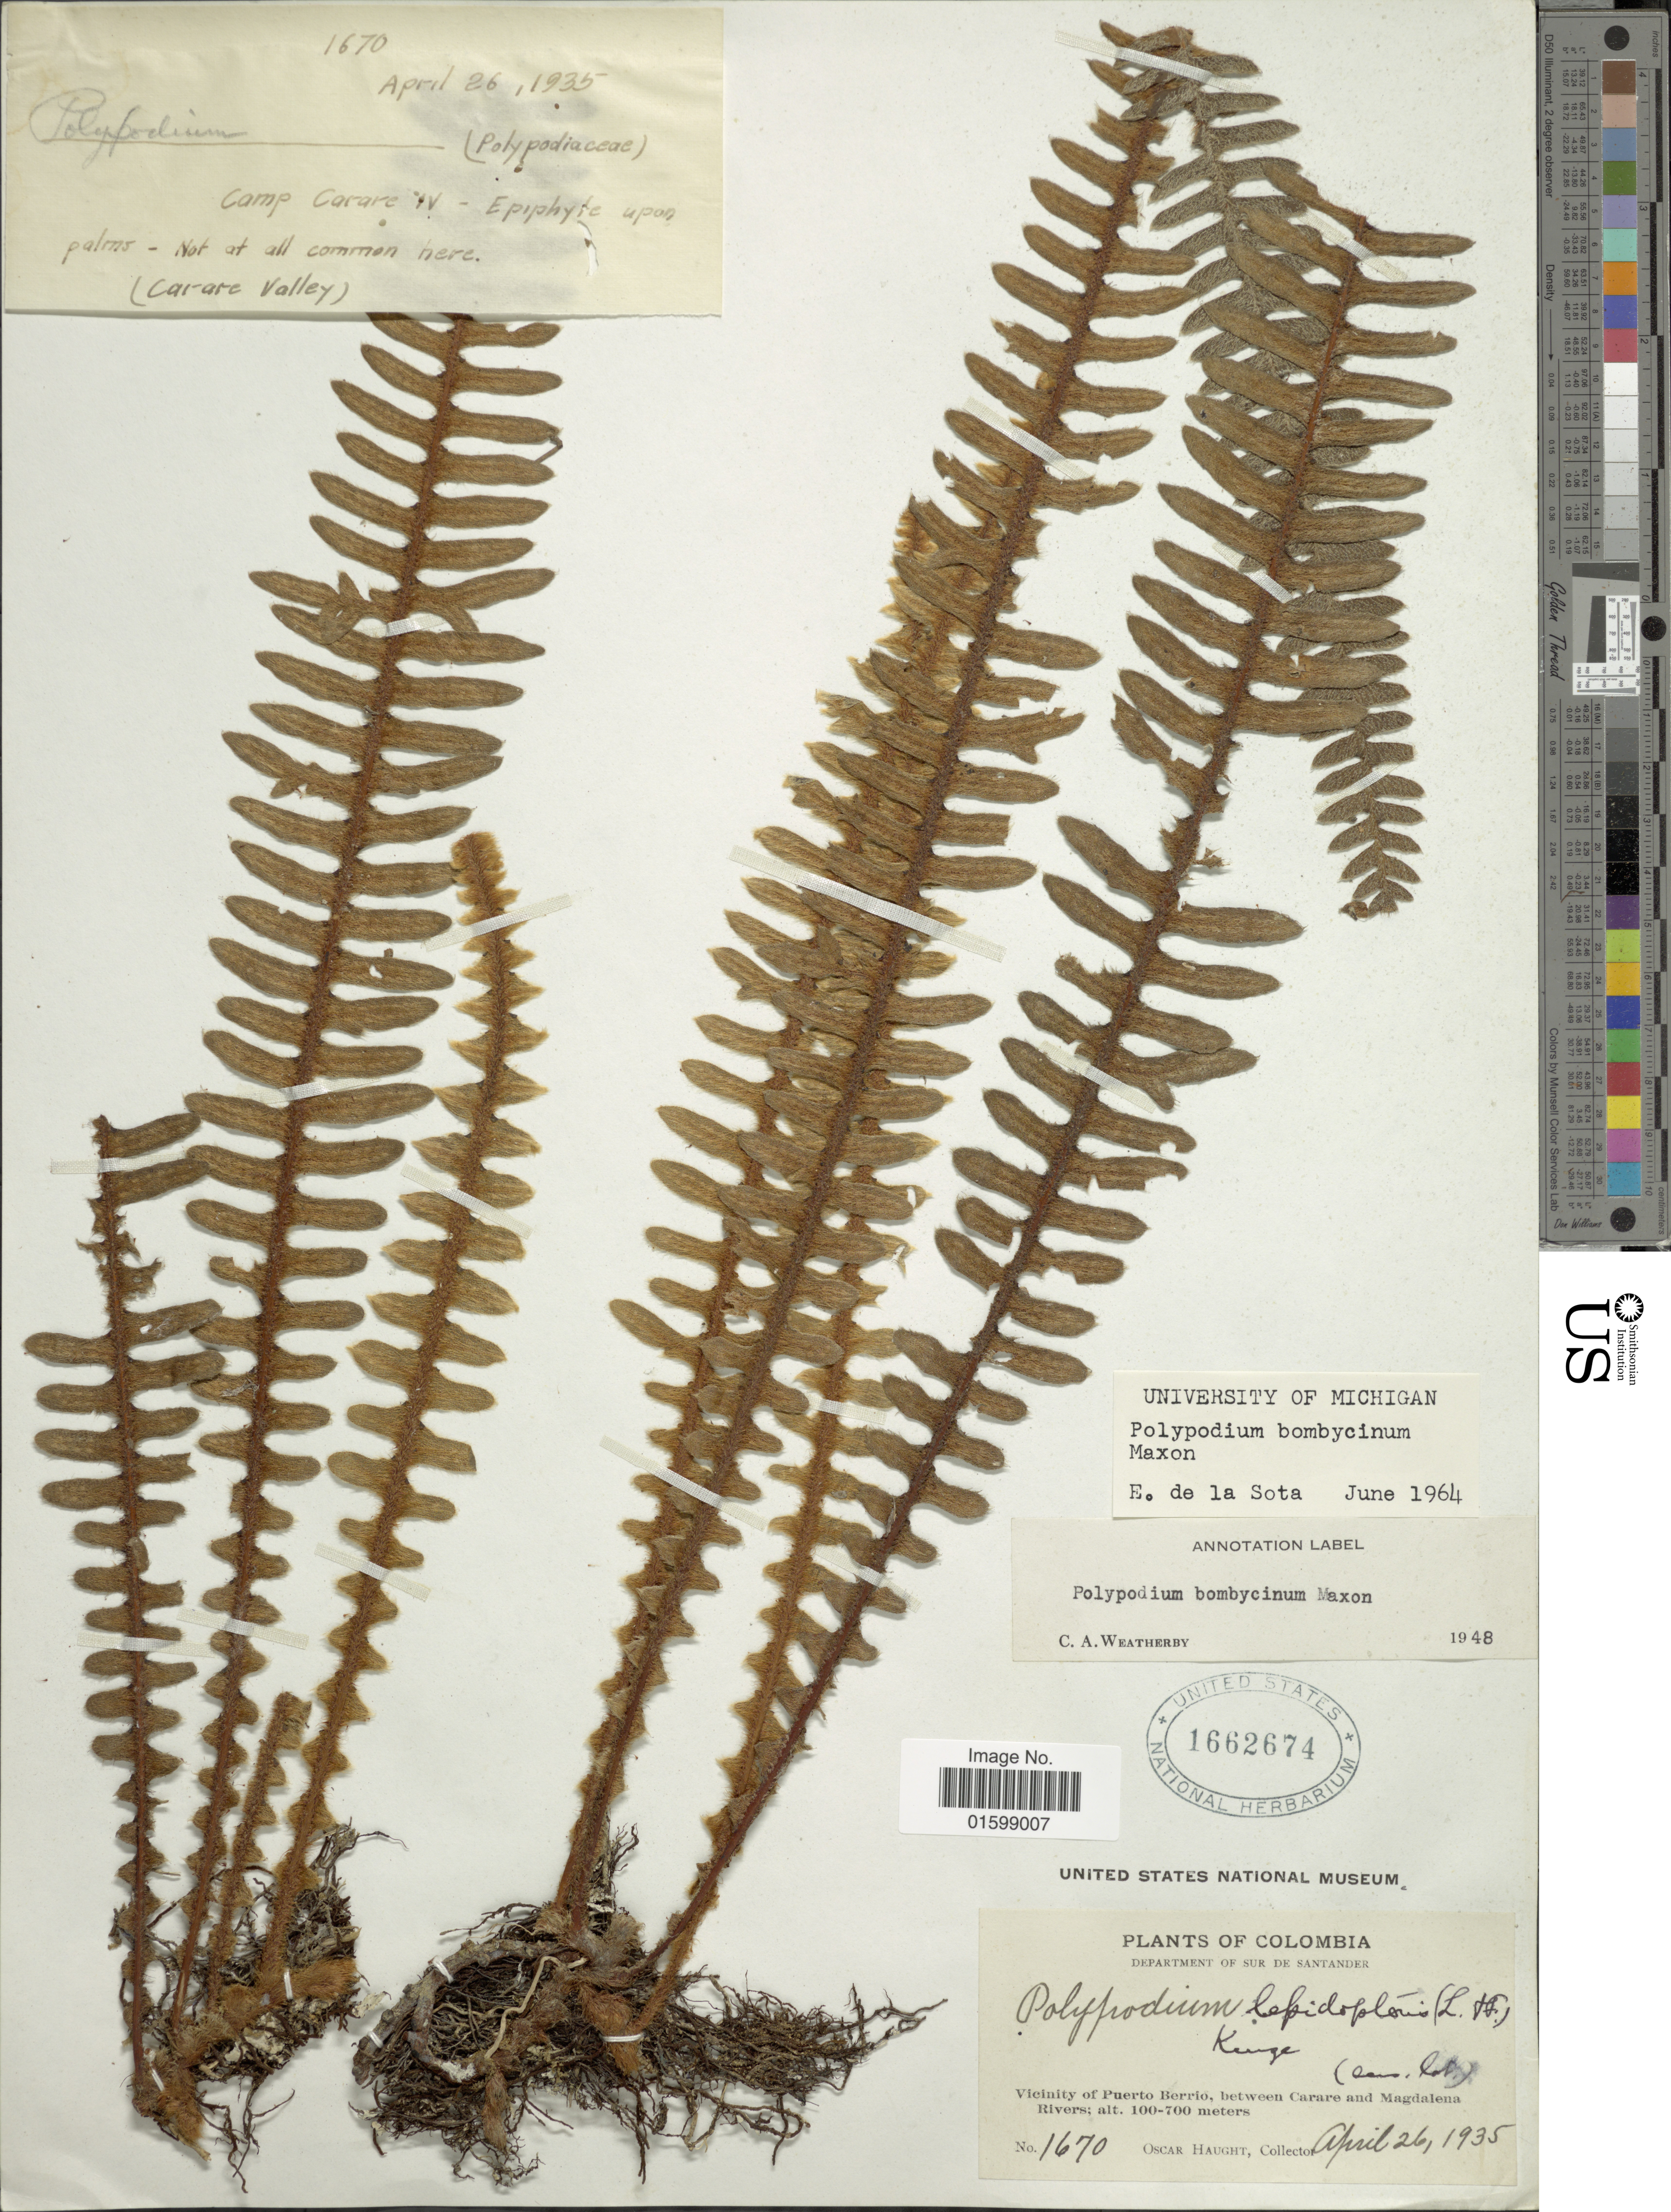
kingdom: Plantae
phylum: Tracheophyta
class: Polypodiopsida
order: Polypodiales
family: Polypodiaceae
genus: Pleopeltis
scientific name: Pleopeltis bombycina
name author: (Maxon) A.R. Sm.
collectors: O. L. Haught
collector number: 1670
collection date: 1935-04-26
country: Colombia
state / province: Santander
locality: Department of Sur De Santander, vicinity of Puerto Berrio, between Carare and Magdalena Rivers, Camp Carare IV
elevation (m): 100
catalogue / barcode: US 1662674